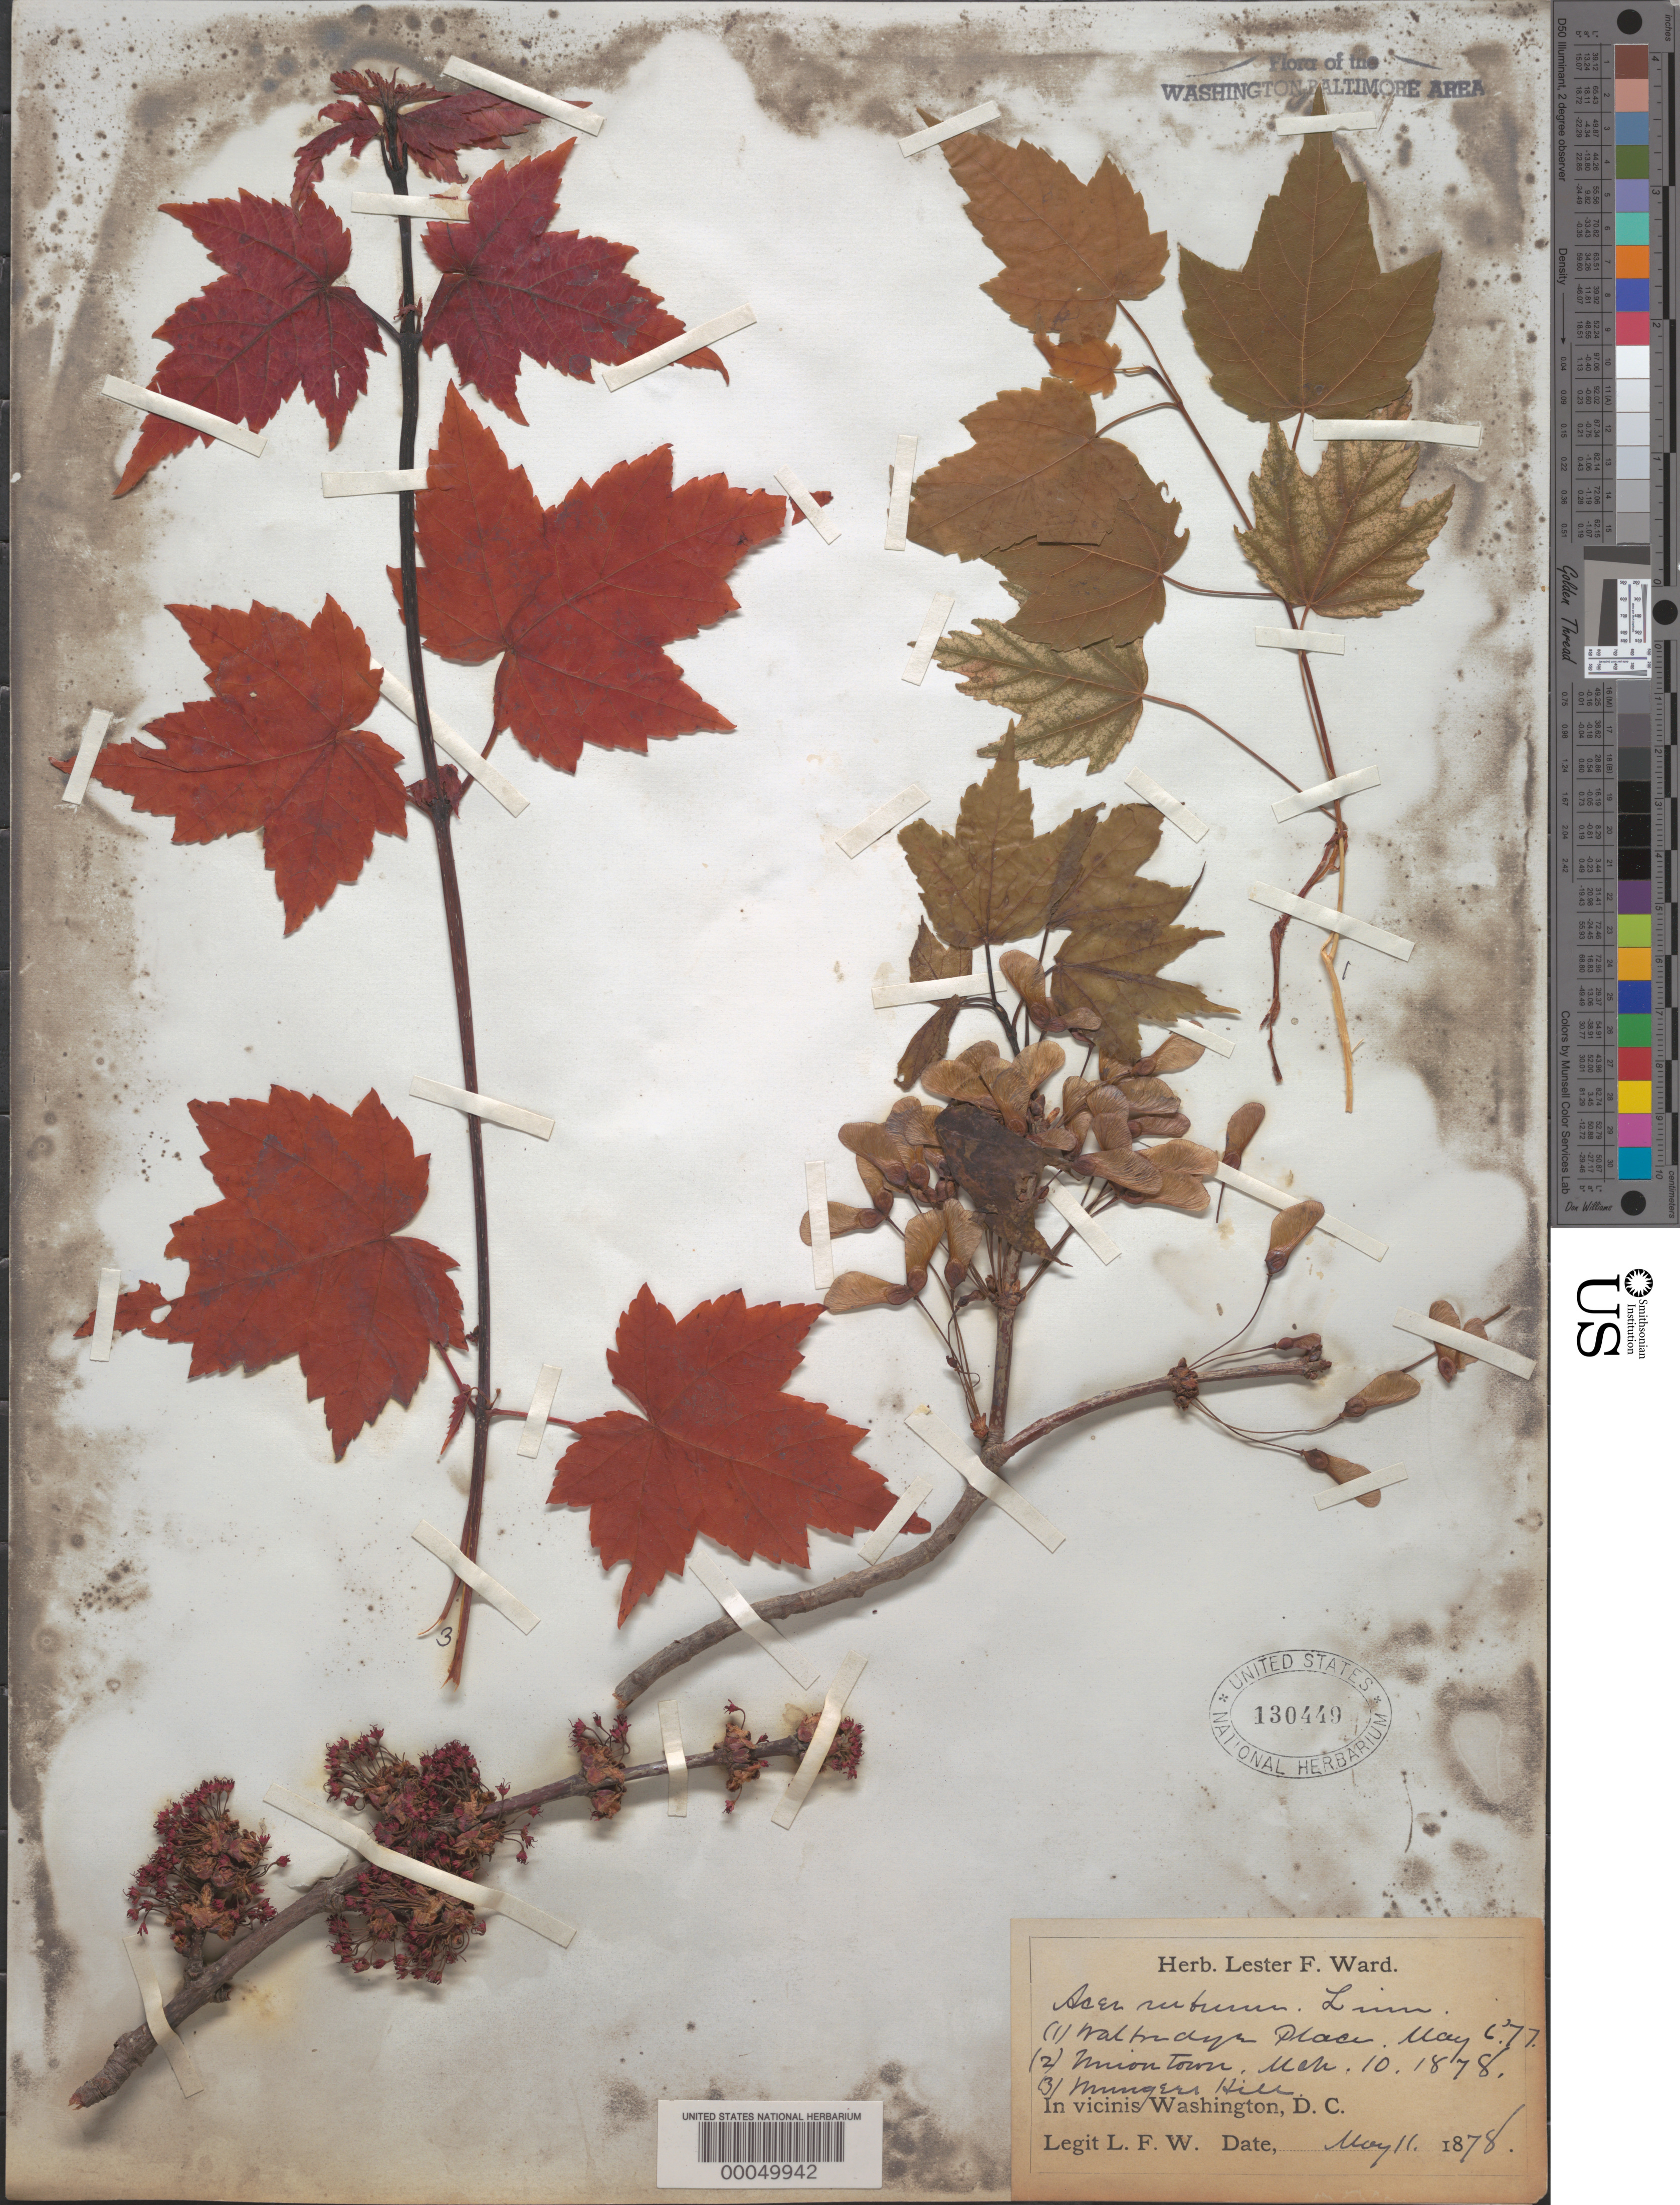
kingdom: Plantae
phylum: Tracheophyta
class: Magnoliopsida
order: Sapindales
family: Sapindaceae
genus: Acer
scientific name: Acer rubrum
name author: L.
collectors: L. F. Ward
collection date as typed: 11 May 1878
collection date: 1878-05-11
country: United States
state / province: District of Columbia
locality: Uniontown, Mungers Hill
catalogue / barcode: US 130449